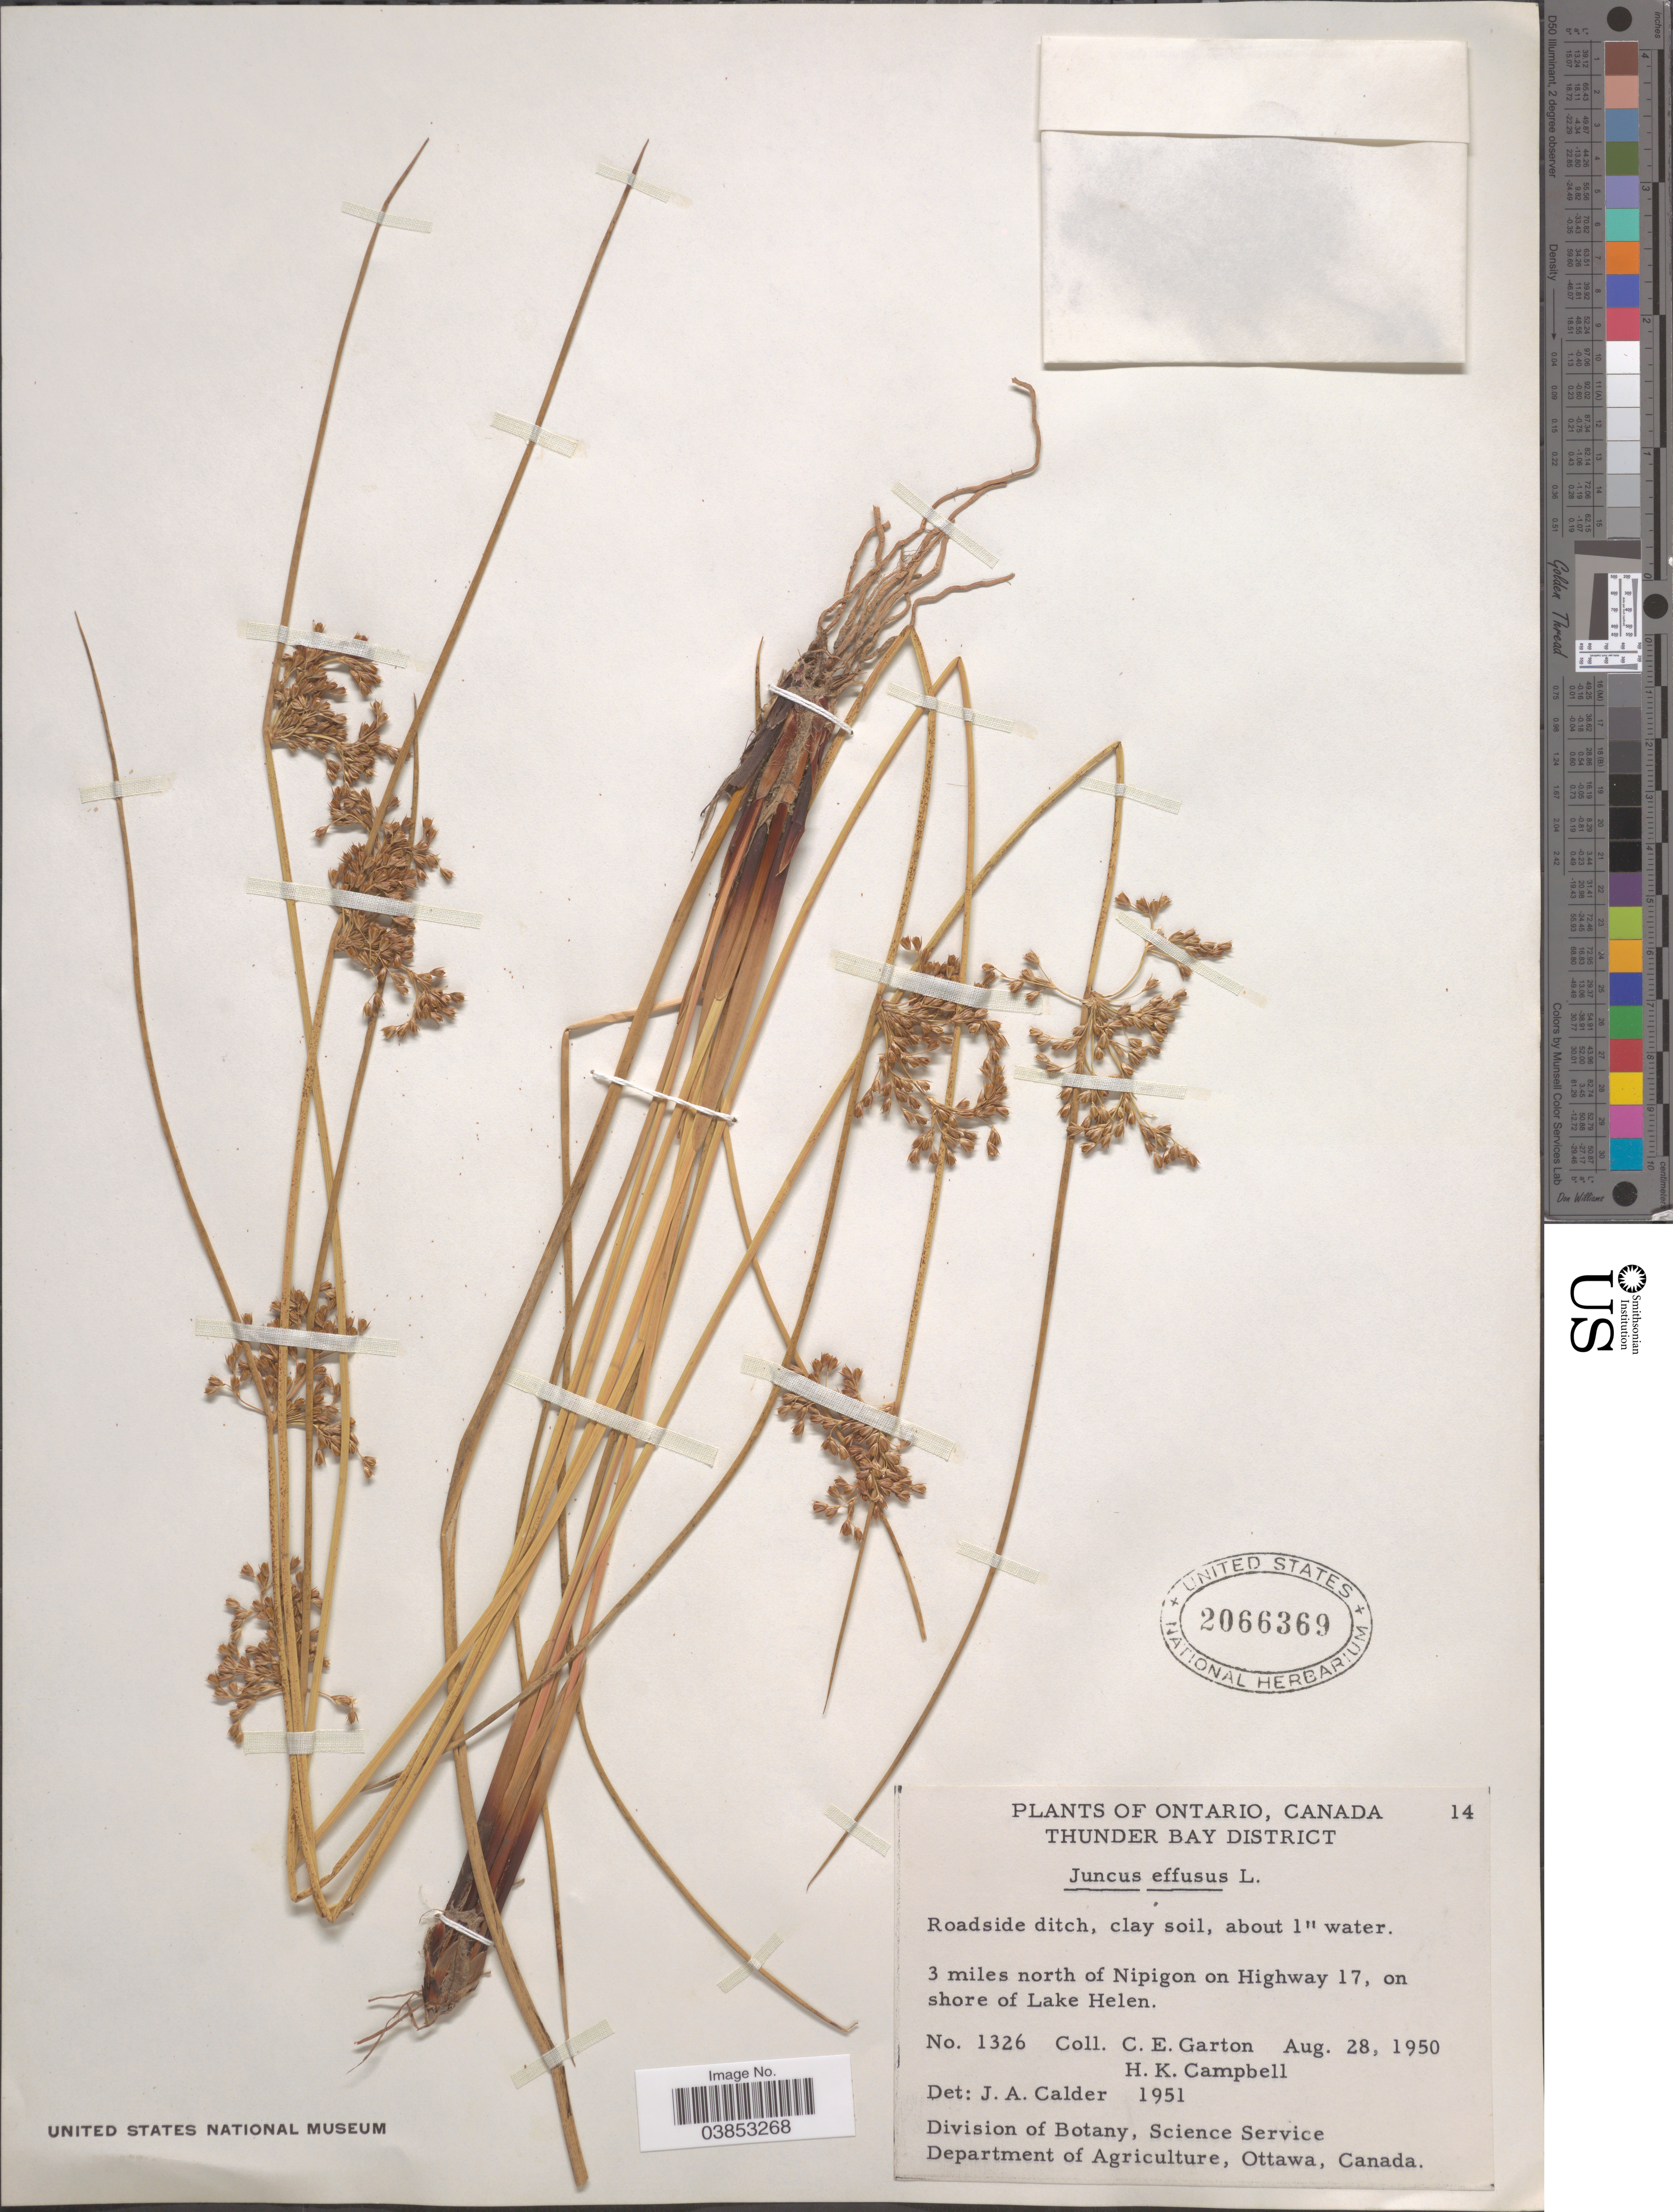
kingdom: Plantae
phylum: Tracheophyta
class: Liliopsida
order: Poales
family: Juncaceae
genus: Juncus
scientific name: Juncus effusus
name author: L.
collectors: C. E. Garton & H. K. Campbell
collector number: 1326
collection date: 1950-08-28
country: Canada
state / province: Ontario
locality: Thunder Bay District. 3 miles north of Nipigon on Highway 17, on shore of Lake Helen.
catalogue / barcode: US 2066369